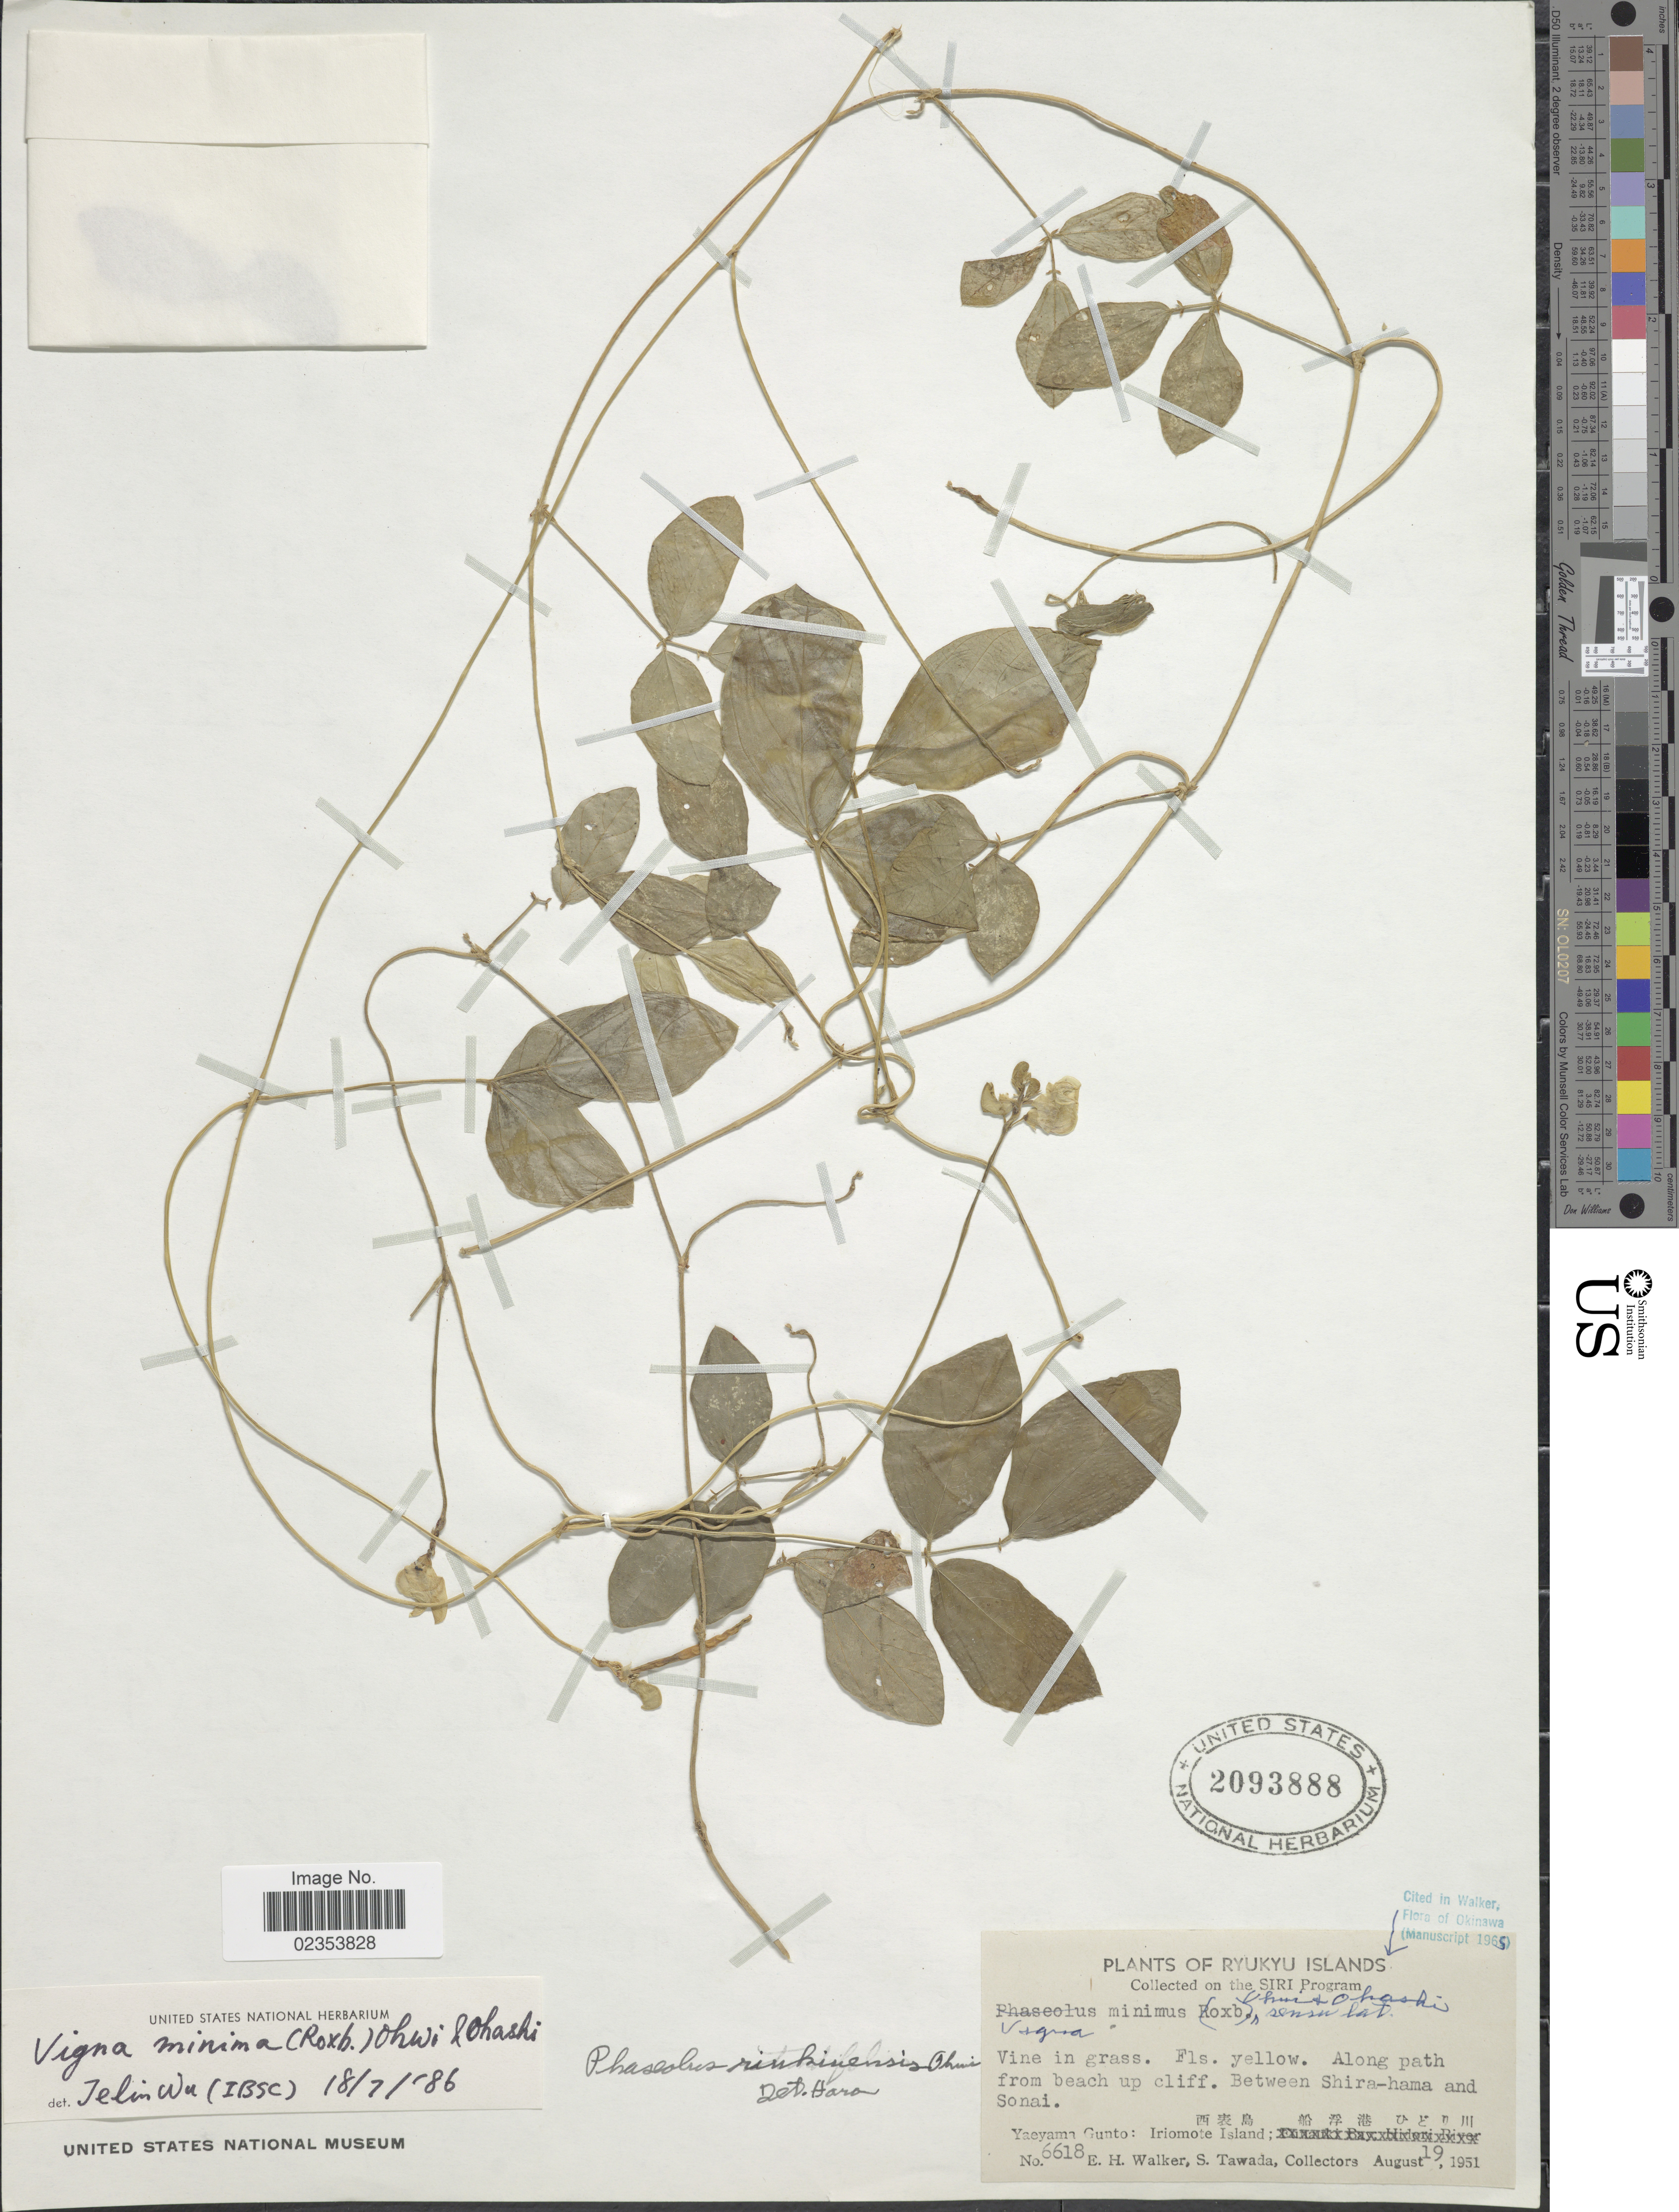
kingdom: Plantae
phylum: Tracheophyta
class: Magnoliopsida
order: Fabales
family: Fabaceae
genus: Vigna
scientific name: Vigna riukiuensis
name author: (Ohwi) Ohwi & H. Ohashi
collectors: E. H. Walker & S. Tawada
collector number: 6618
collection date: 1951-08-19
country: Japan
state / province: Okinawa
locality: Ryukyu Islands. Yaeyama Gunto: Iriomote Island. Between Shira-hama and Sonai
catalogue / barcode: US 2093888